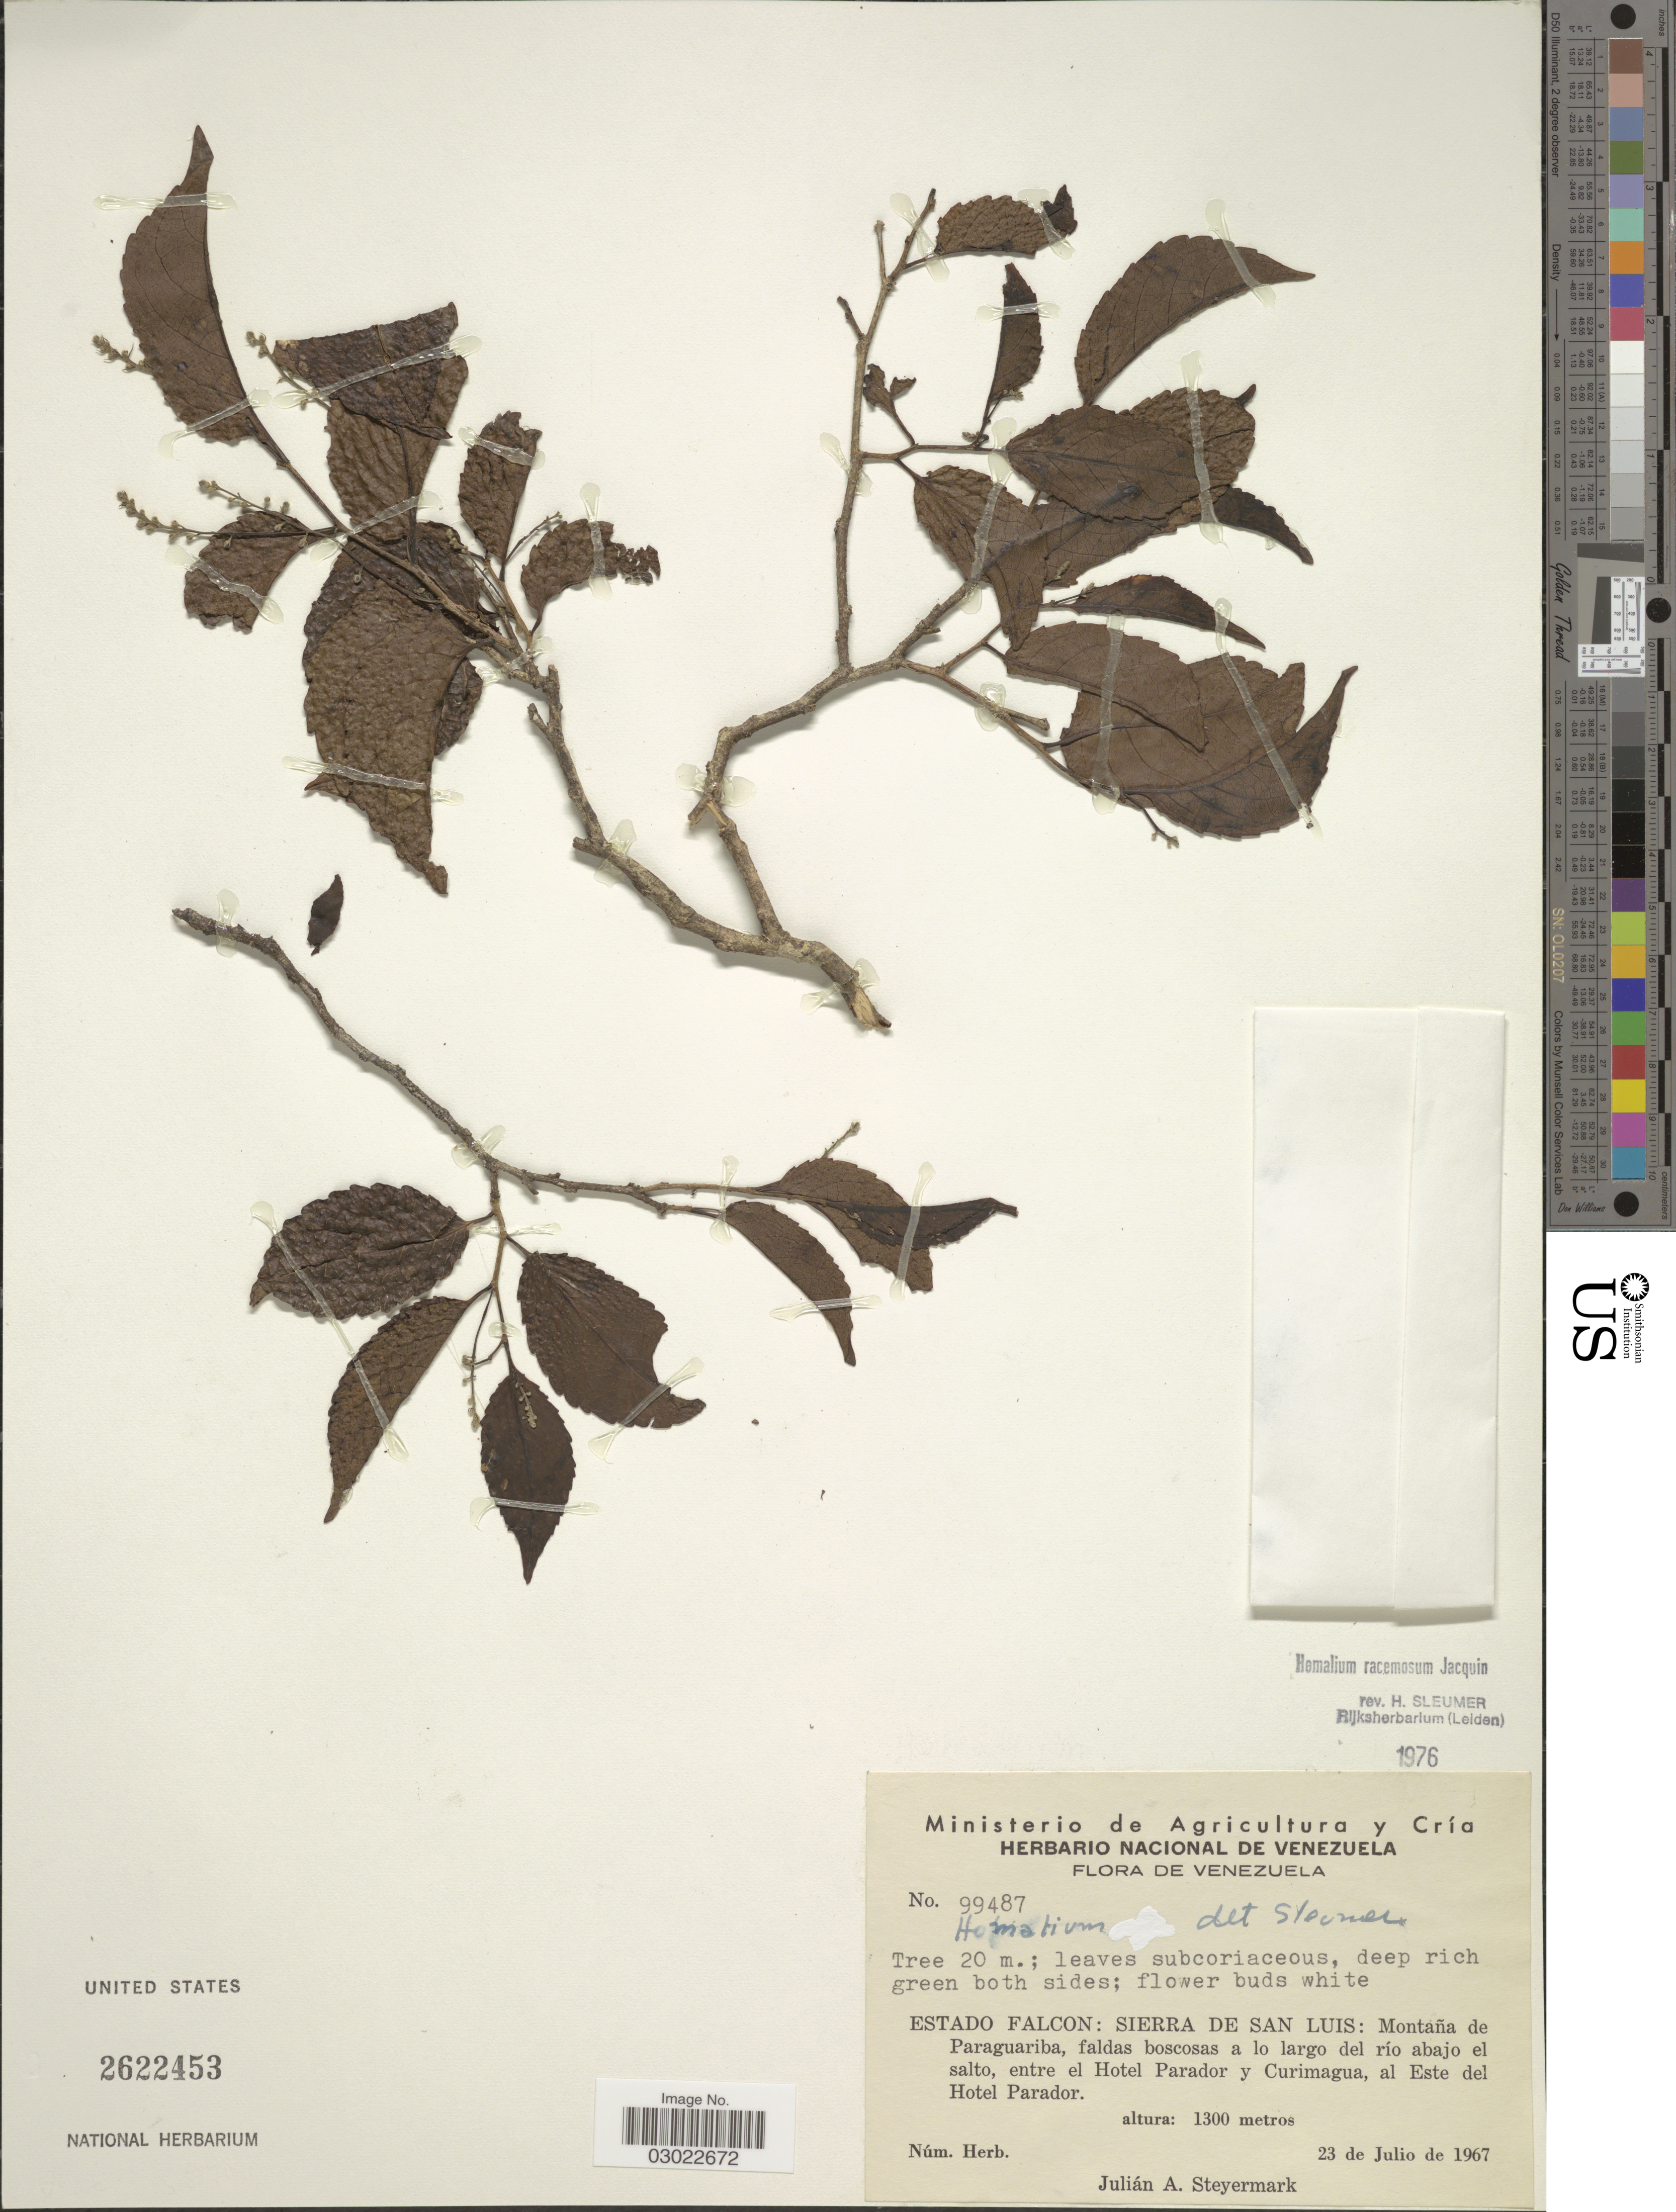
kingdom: Plantae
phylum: Tracheophyta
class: Magnoliopsida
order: Malpighiales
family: Salicaceae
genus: Homalium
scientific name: Homalium racemosum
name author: Jacq.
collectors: J. Steyermark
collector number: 99487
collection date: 1967-07-23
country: Venezuela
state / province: Falcón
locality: Sierra de San Luis: Montaña de Paraguariba, faldas boscosas a lo largo del río abajo el salto, entre el Hotel Parador y Curimagua, al Este del Hotel Parador.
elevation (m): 1300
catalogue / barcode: US 2622453